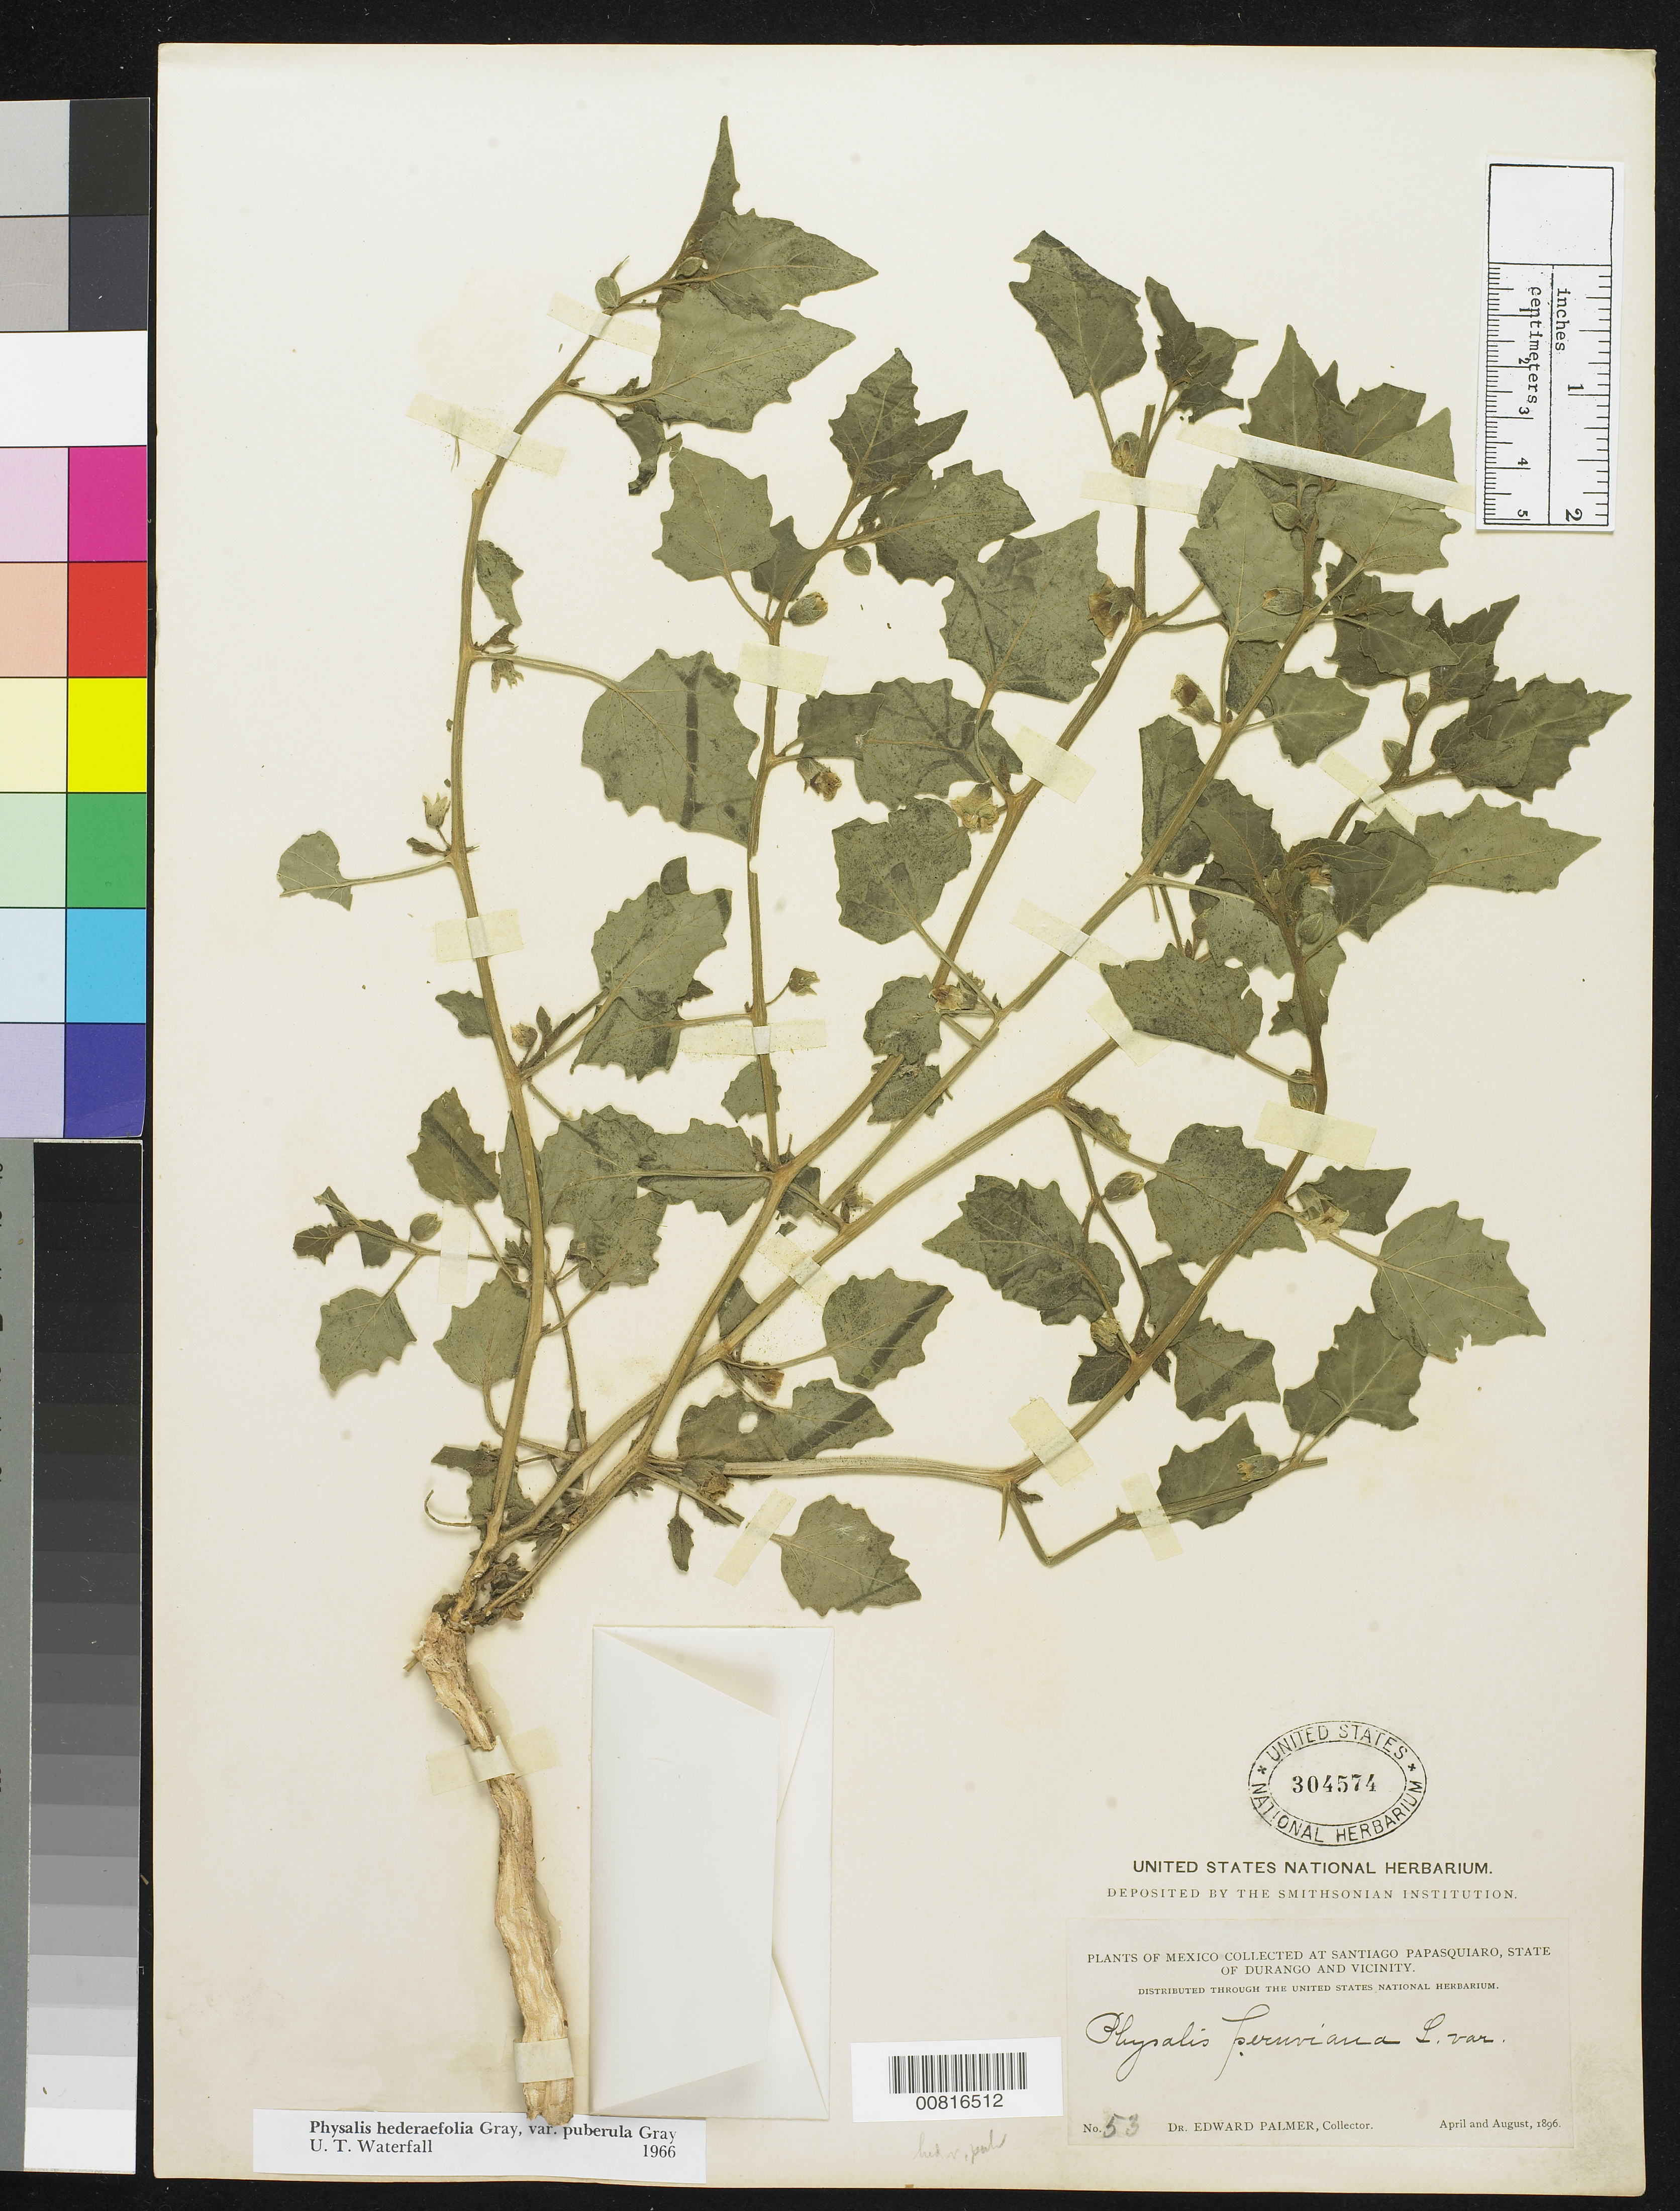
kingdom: Plantae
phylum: Tracheophyta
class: Magnoliopsida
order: Solanales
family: Solanaceae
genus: Physalis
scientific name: Physalis hederifolia var. puberula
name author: A. Gray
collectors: E. Palmer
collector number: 53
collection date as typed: Apr 1896 to -- Aug 1896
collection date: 1896-04/1896-08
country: Mexico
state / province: Durango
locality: Santiago de Papasquiaro, Durango and vicinity.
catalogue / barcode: US 304574